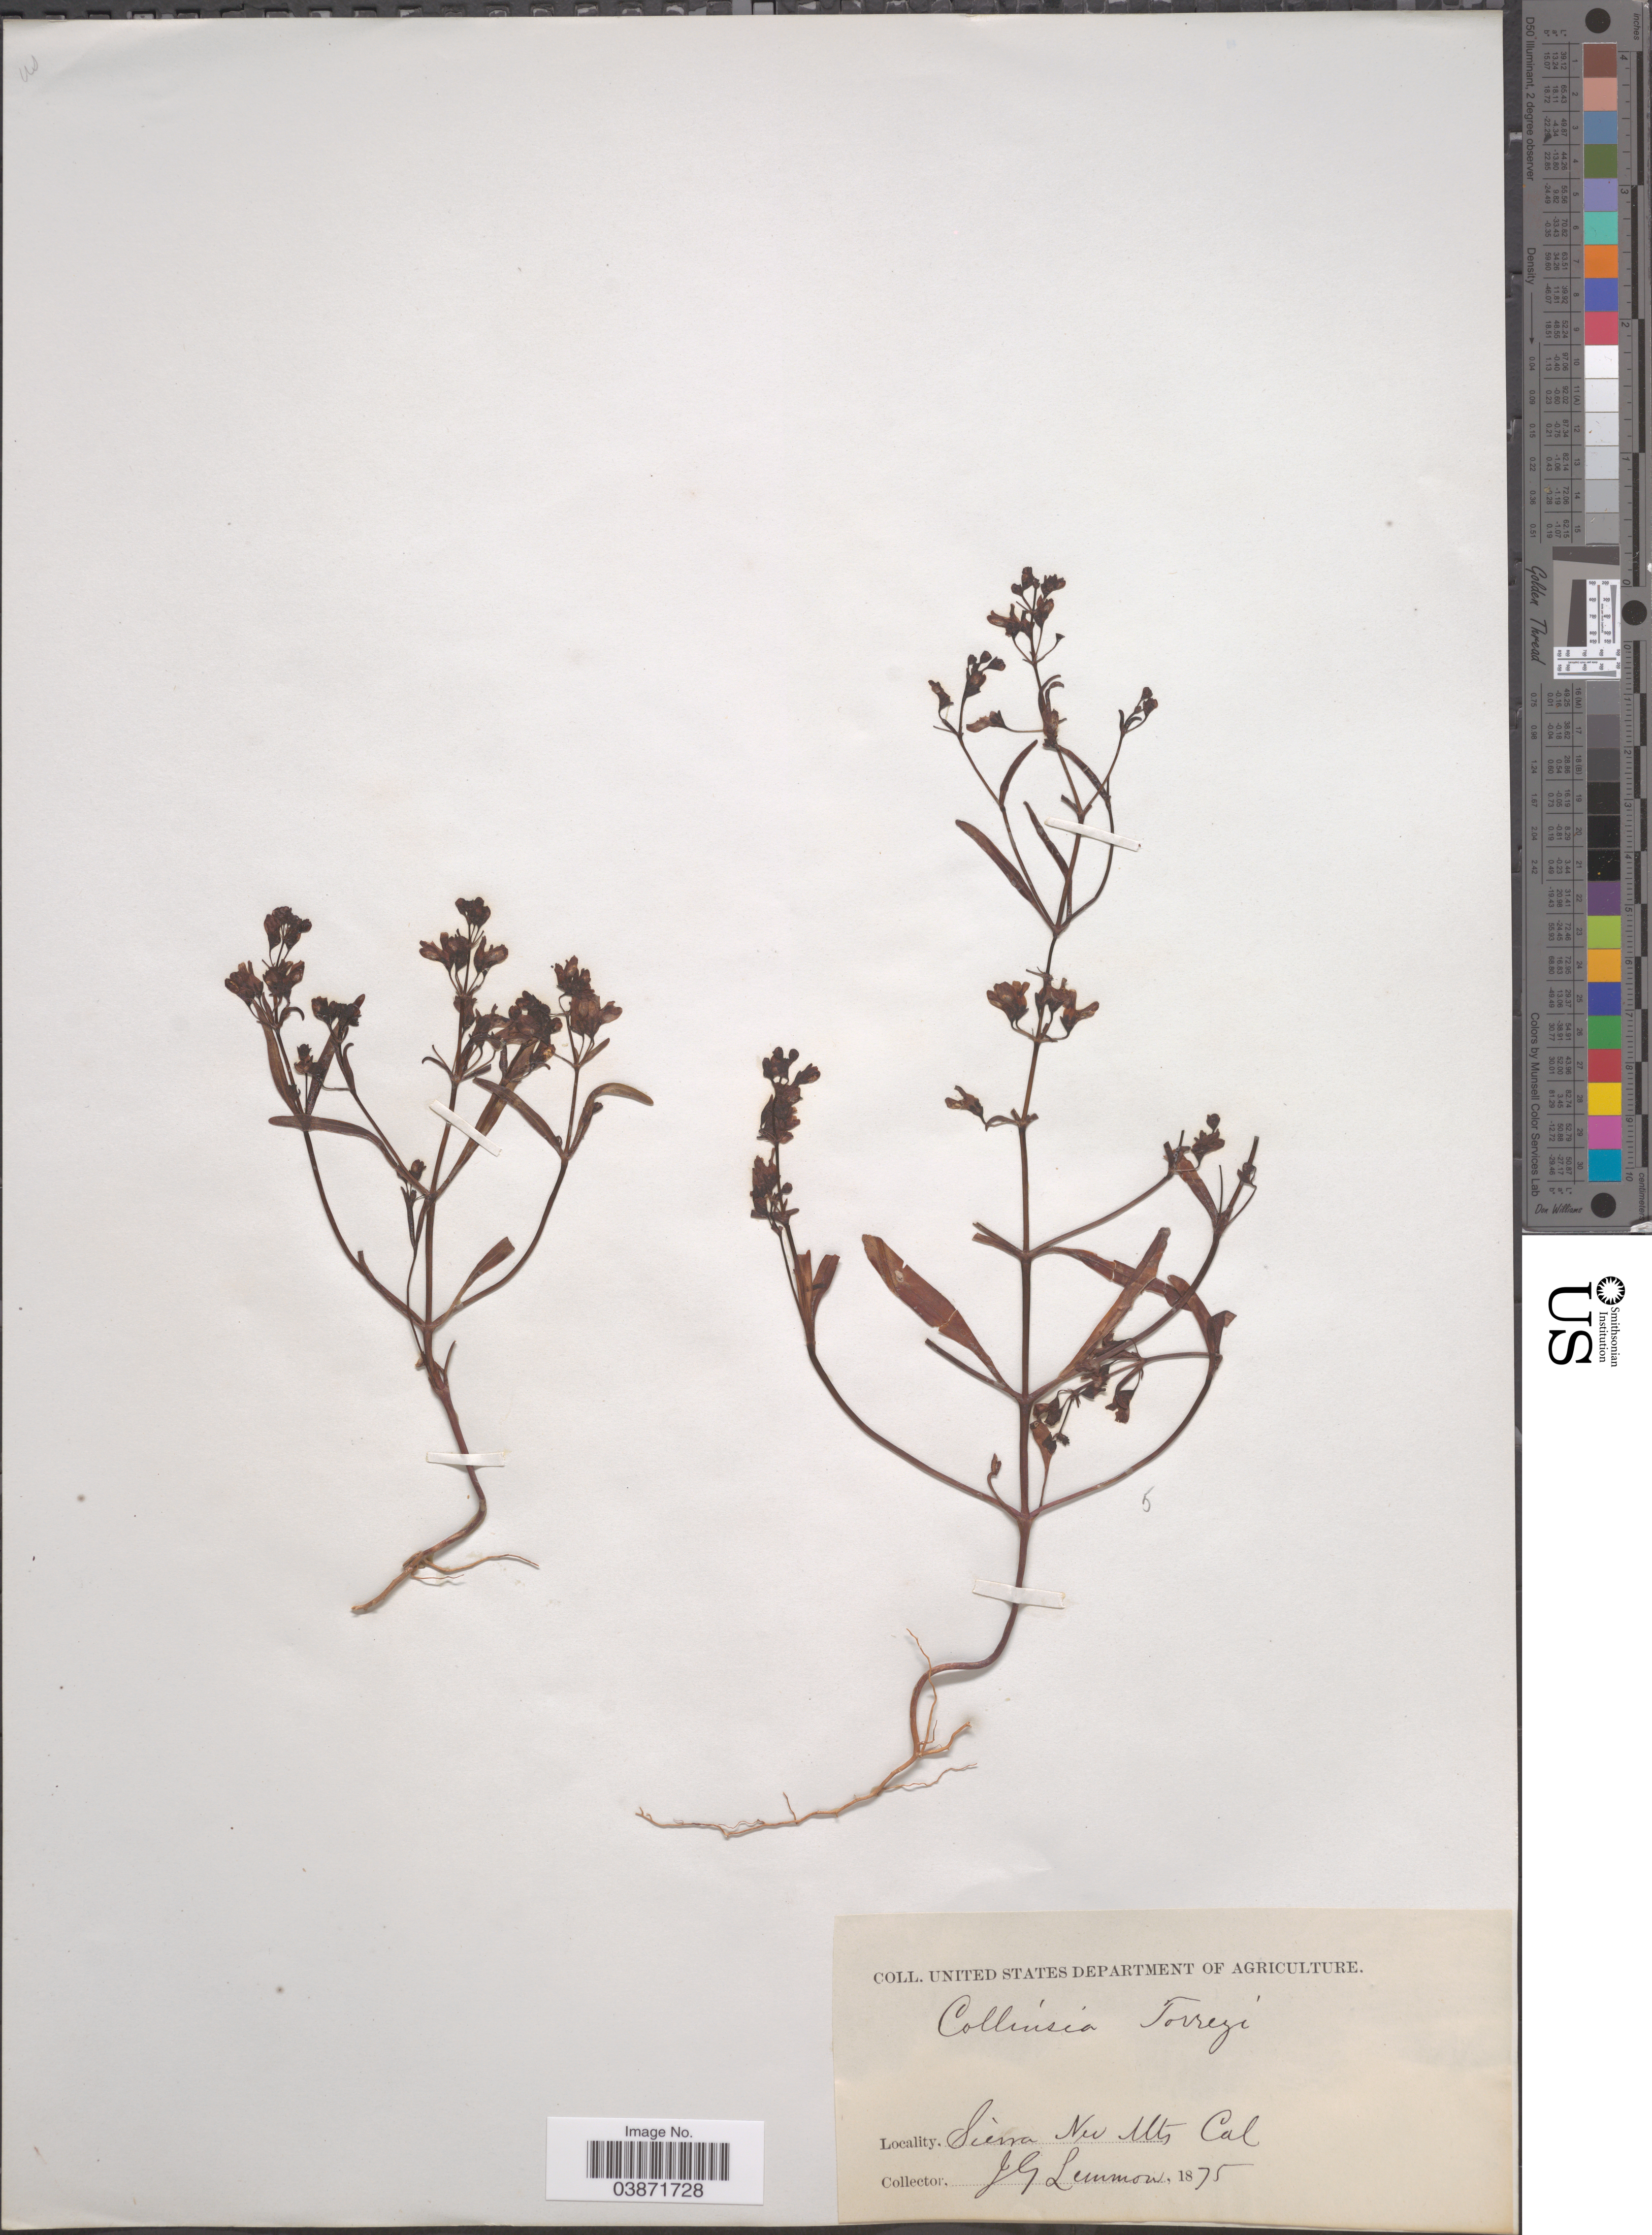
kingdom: Plantae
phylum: Tracheophyta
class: Magnoliopsida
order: Lamiales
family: Plantaginaceae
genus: Collinsia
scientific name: Collinsia torreyi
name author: A. Gray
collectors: J. Lemmon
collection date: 1875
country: United States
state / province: California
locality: Sierra Nev Mts.